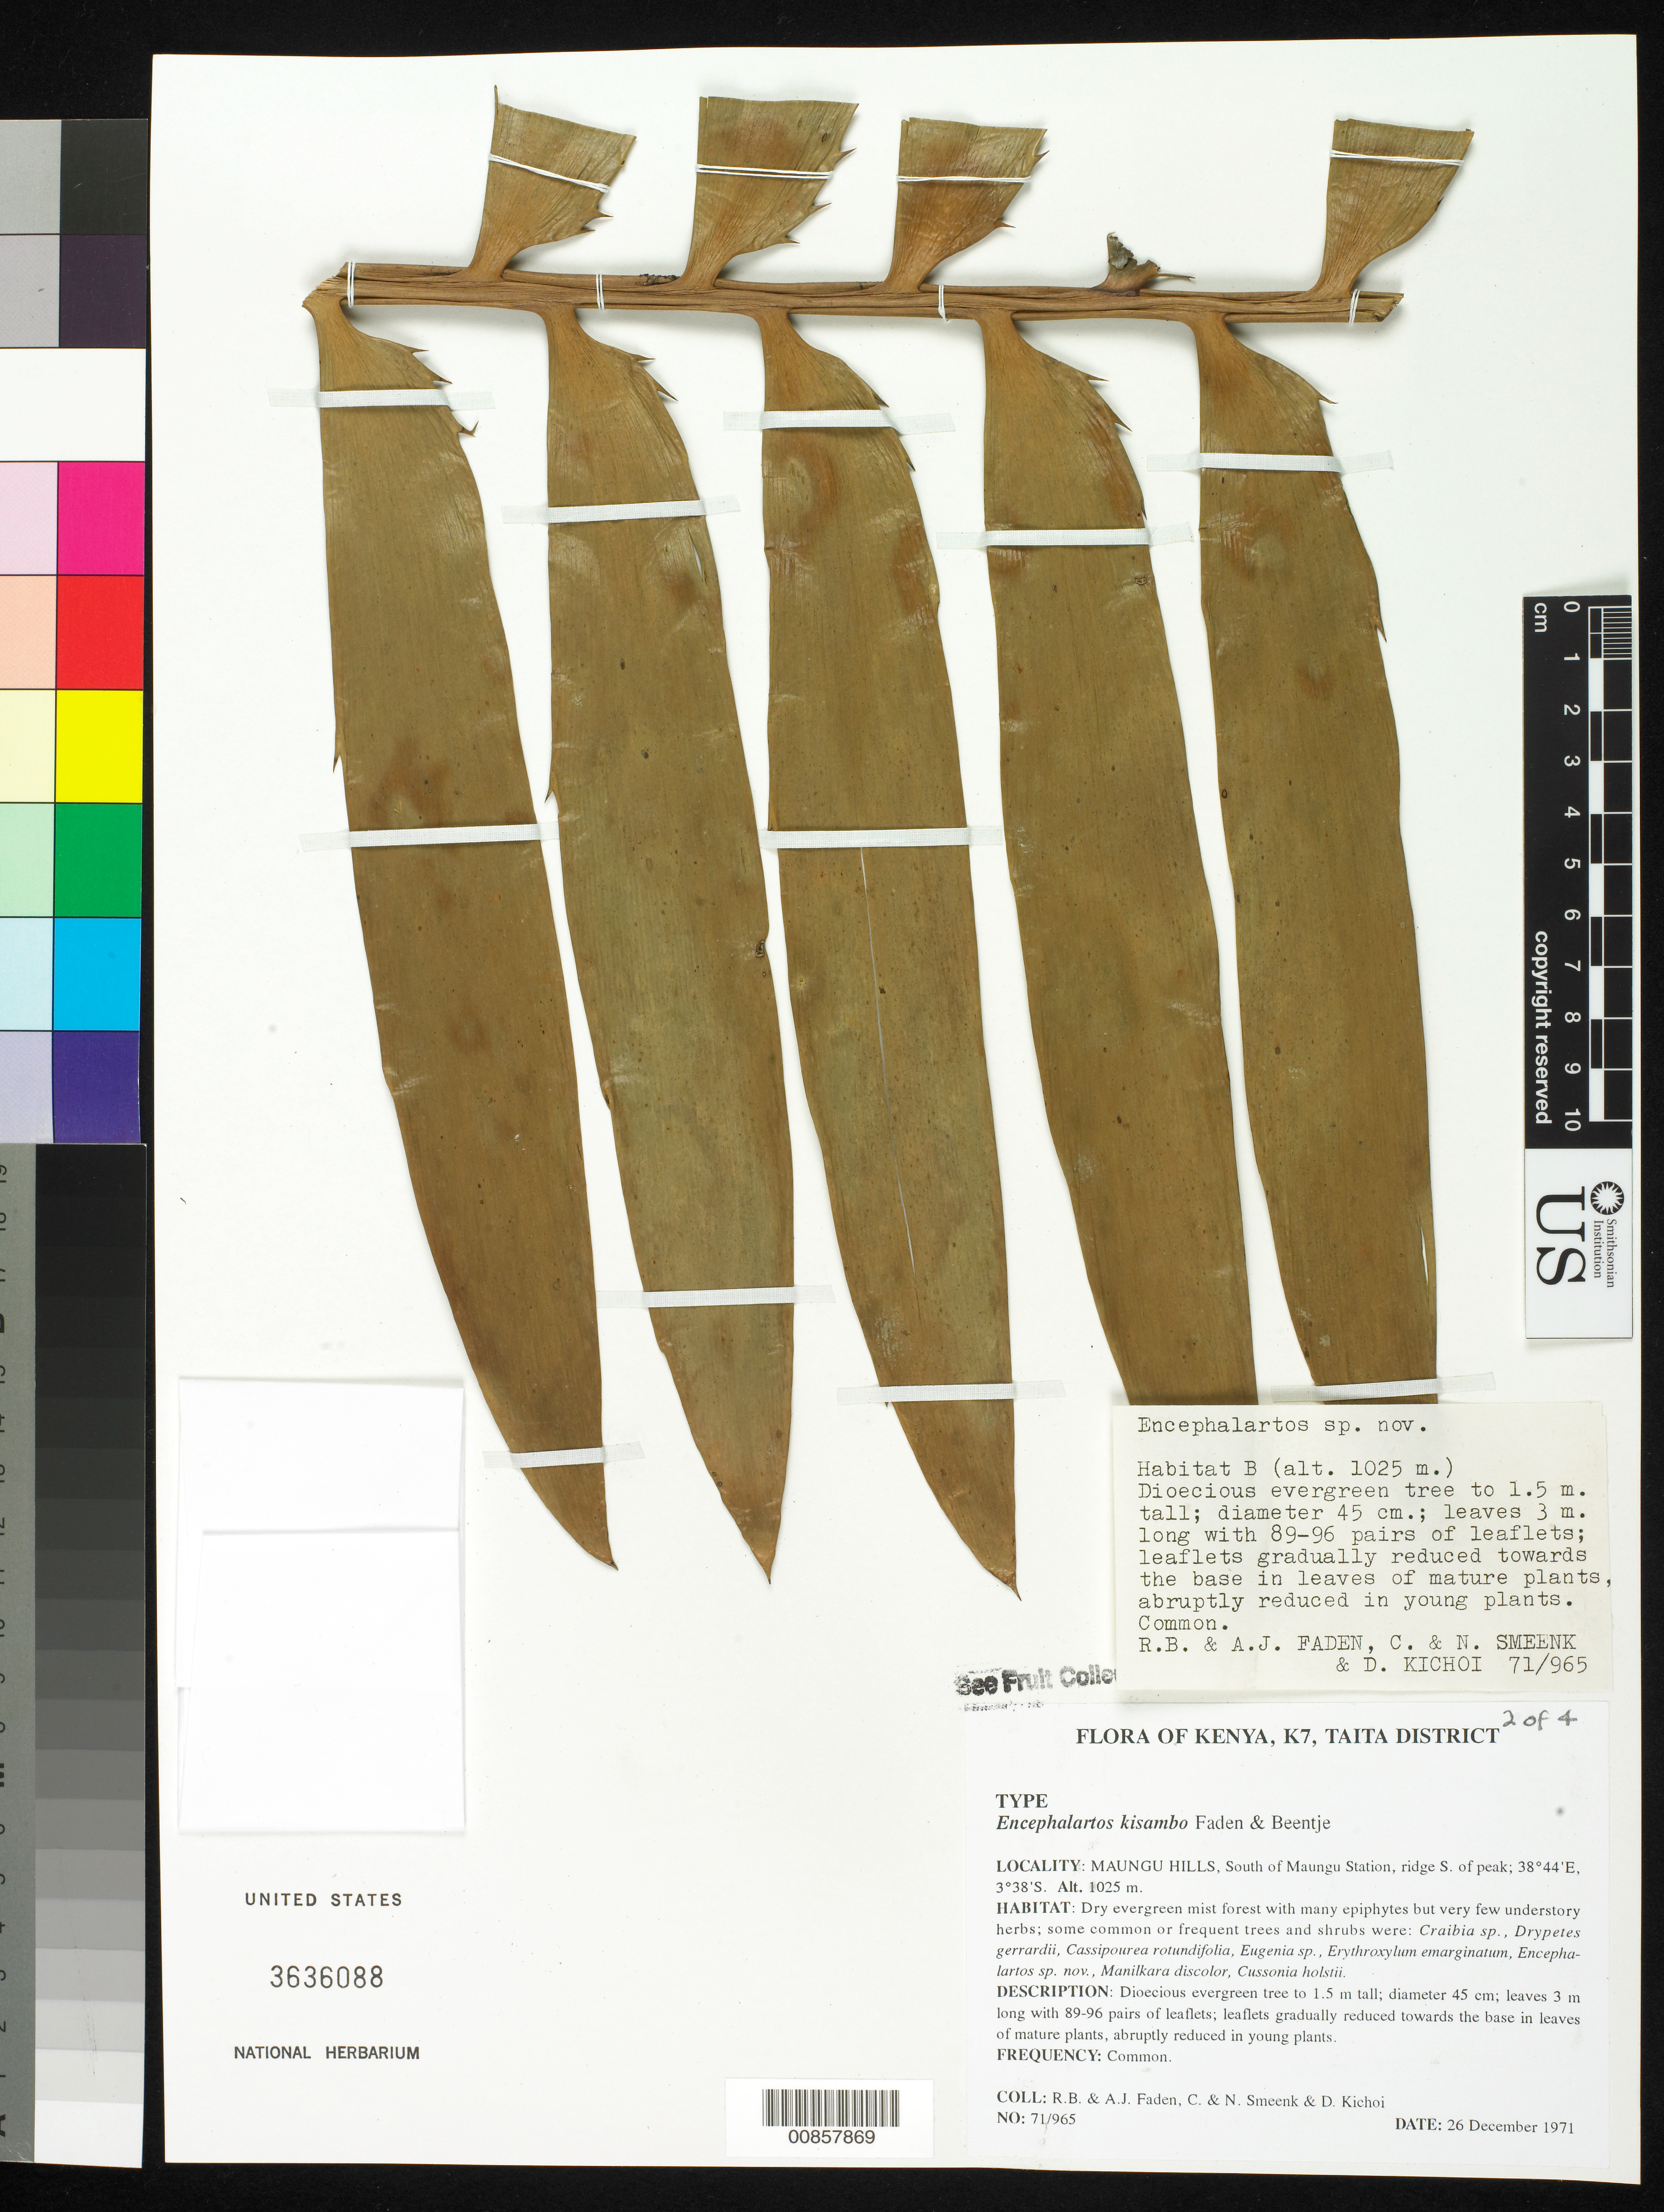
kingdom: Plantae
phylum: Tracheophyta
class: Cycadopsida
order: Cycadales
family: Zamiaceae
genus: Encephalartos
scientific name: Encephalartos kisambo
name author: Faden & Beentje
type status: Isotype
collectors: R. B. Faden, A. J. Faden, C. Smeenk, N. Smeenk & D. Kichoi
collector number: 71/965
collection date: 1971-12-26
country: Kenya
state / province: Taita Taveta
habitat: Dry evergreen mist forest w/ many epiphytes but very few understory herbs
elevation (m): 1025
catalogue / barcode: US 3636088